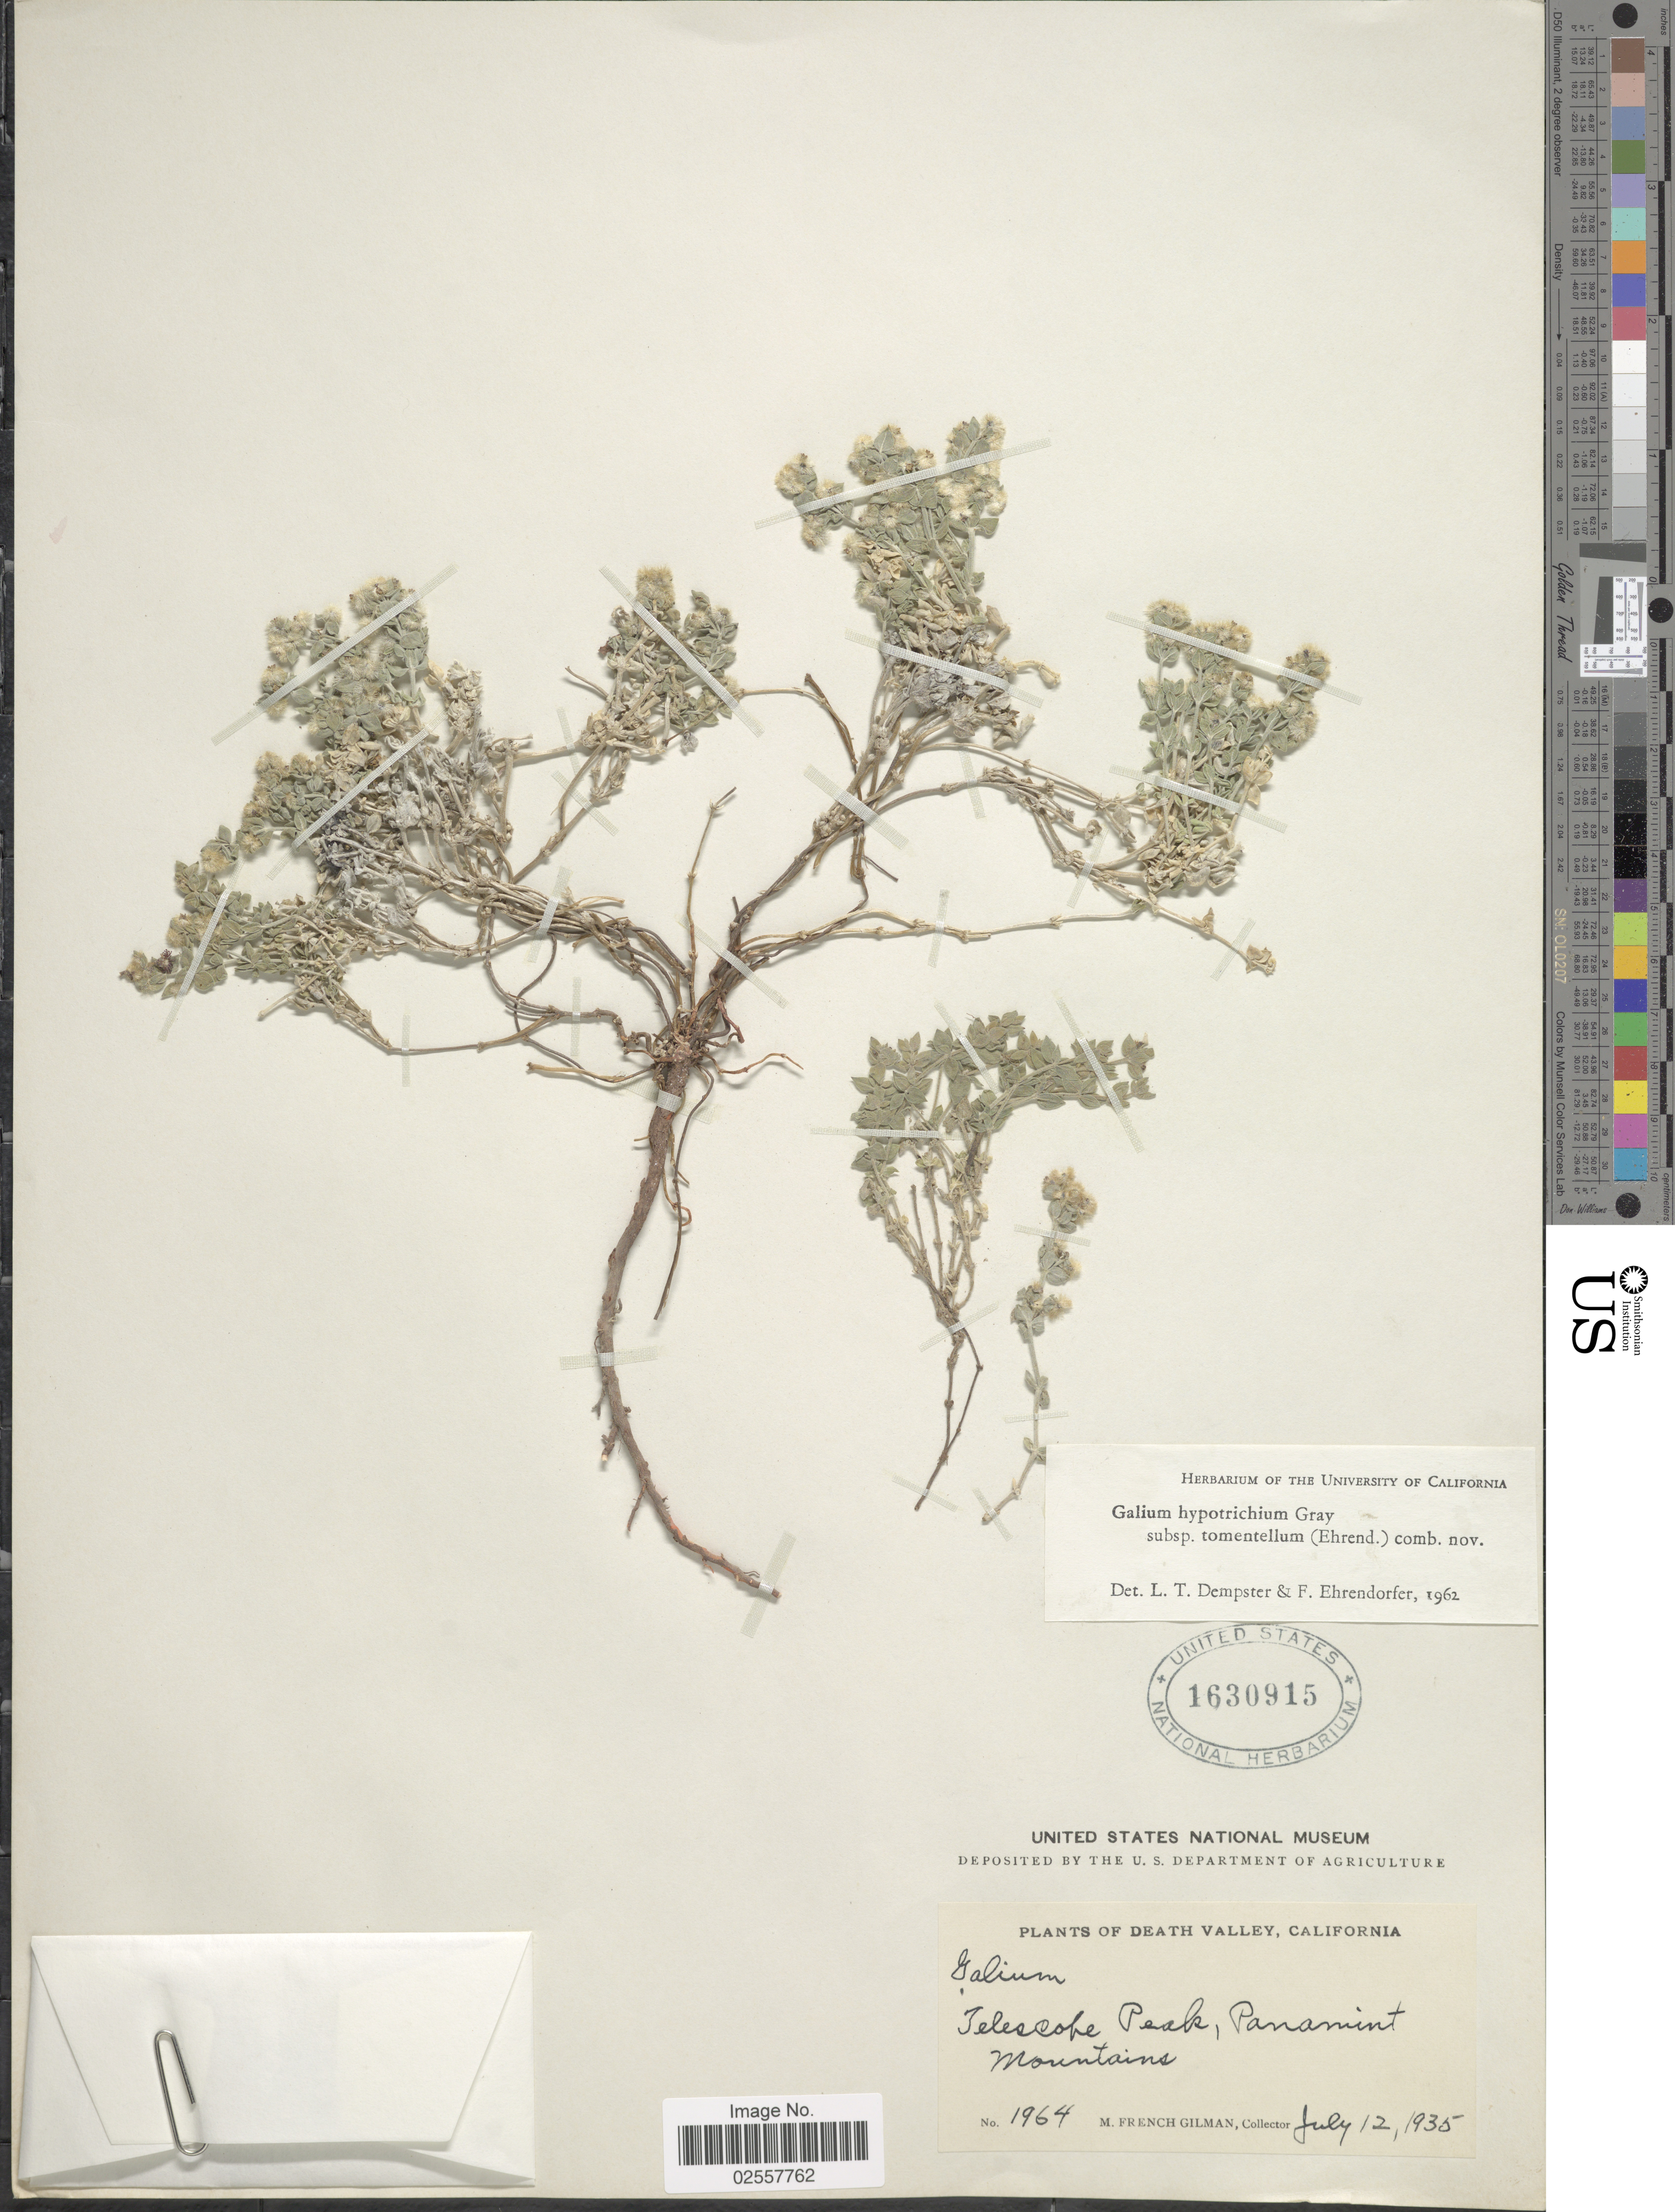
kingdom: Plantae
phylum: Tracheophyta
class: Magnoliopsida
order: Gentianales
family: Rubiaceae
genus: Galium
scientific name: Galium hypotrichium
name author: A. Gray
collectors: M. F. Gilman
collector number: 1964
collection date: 1935-07-12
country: United States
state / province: California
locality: Death Valley. Telescope Peak, Panamint Mountains.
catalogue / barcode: US 1630915